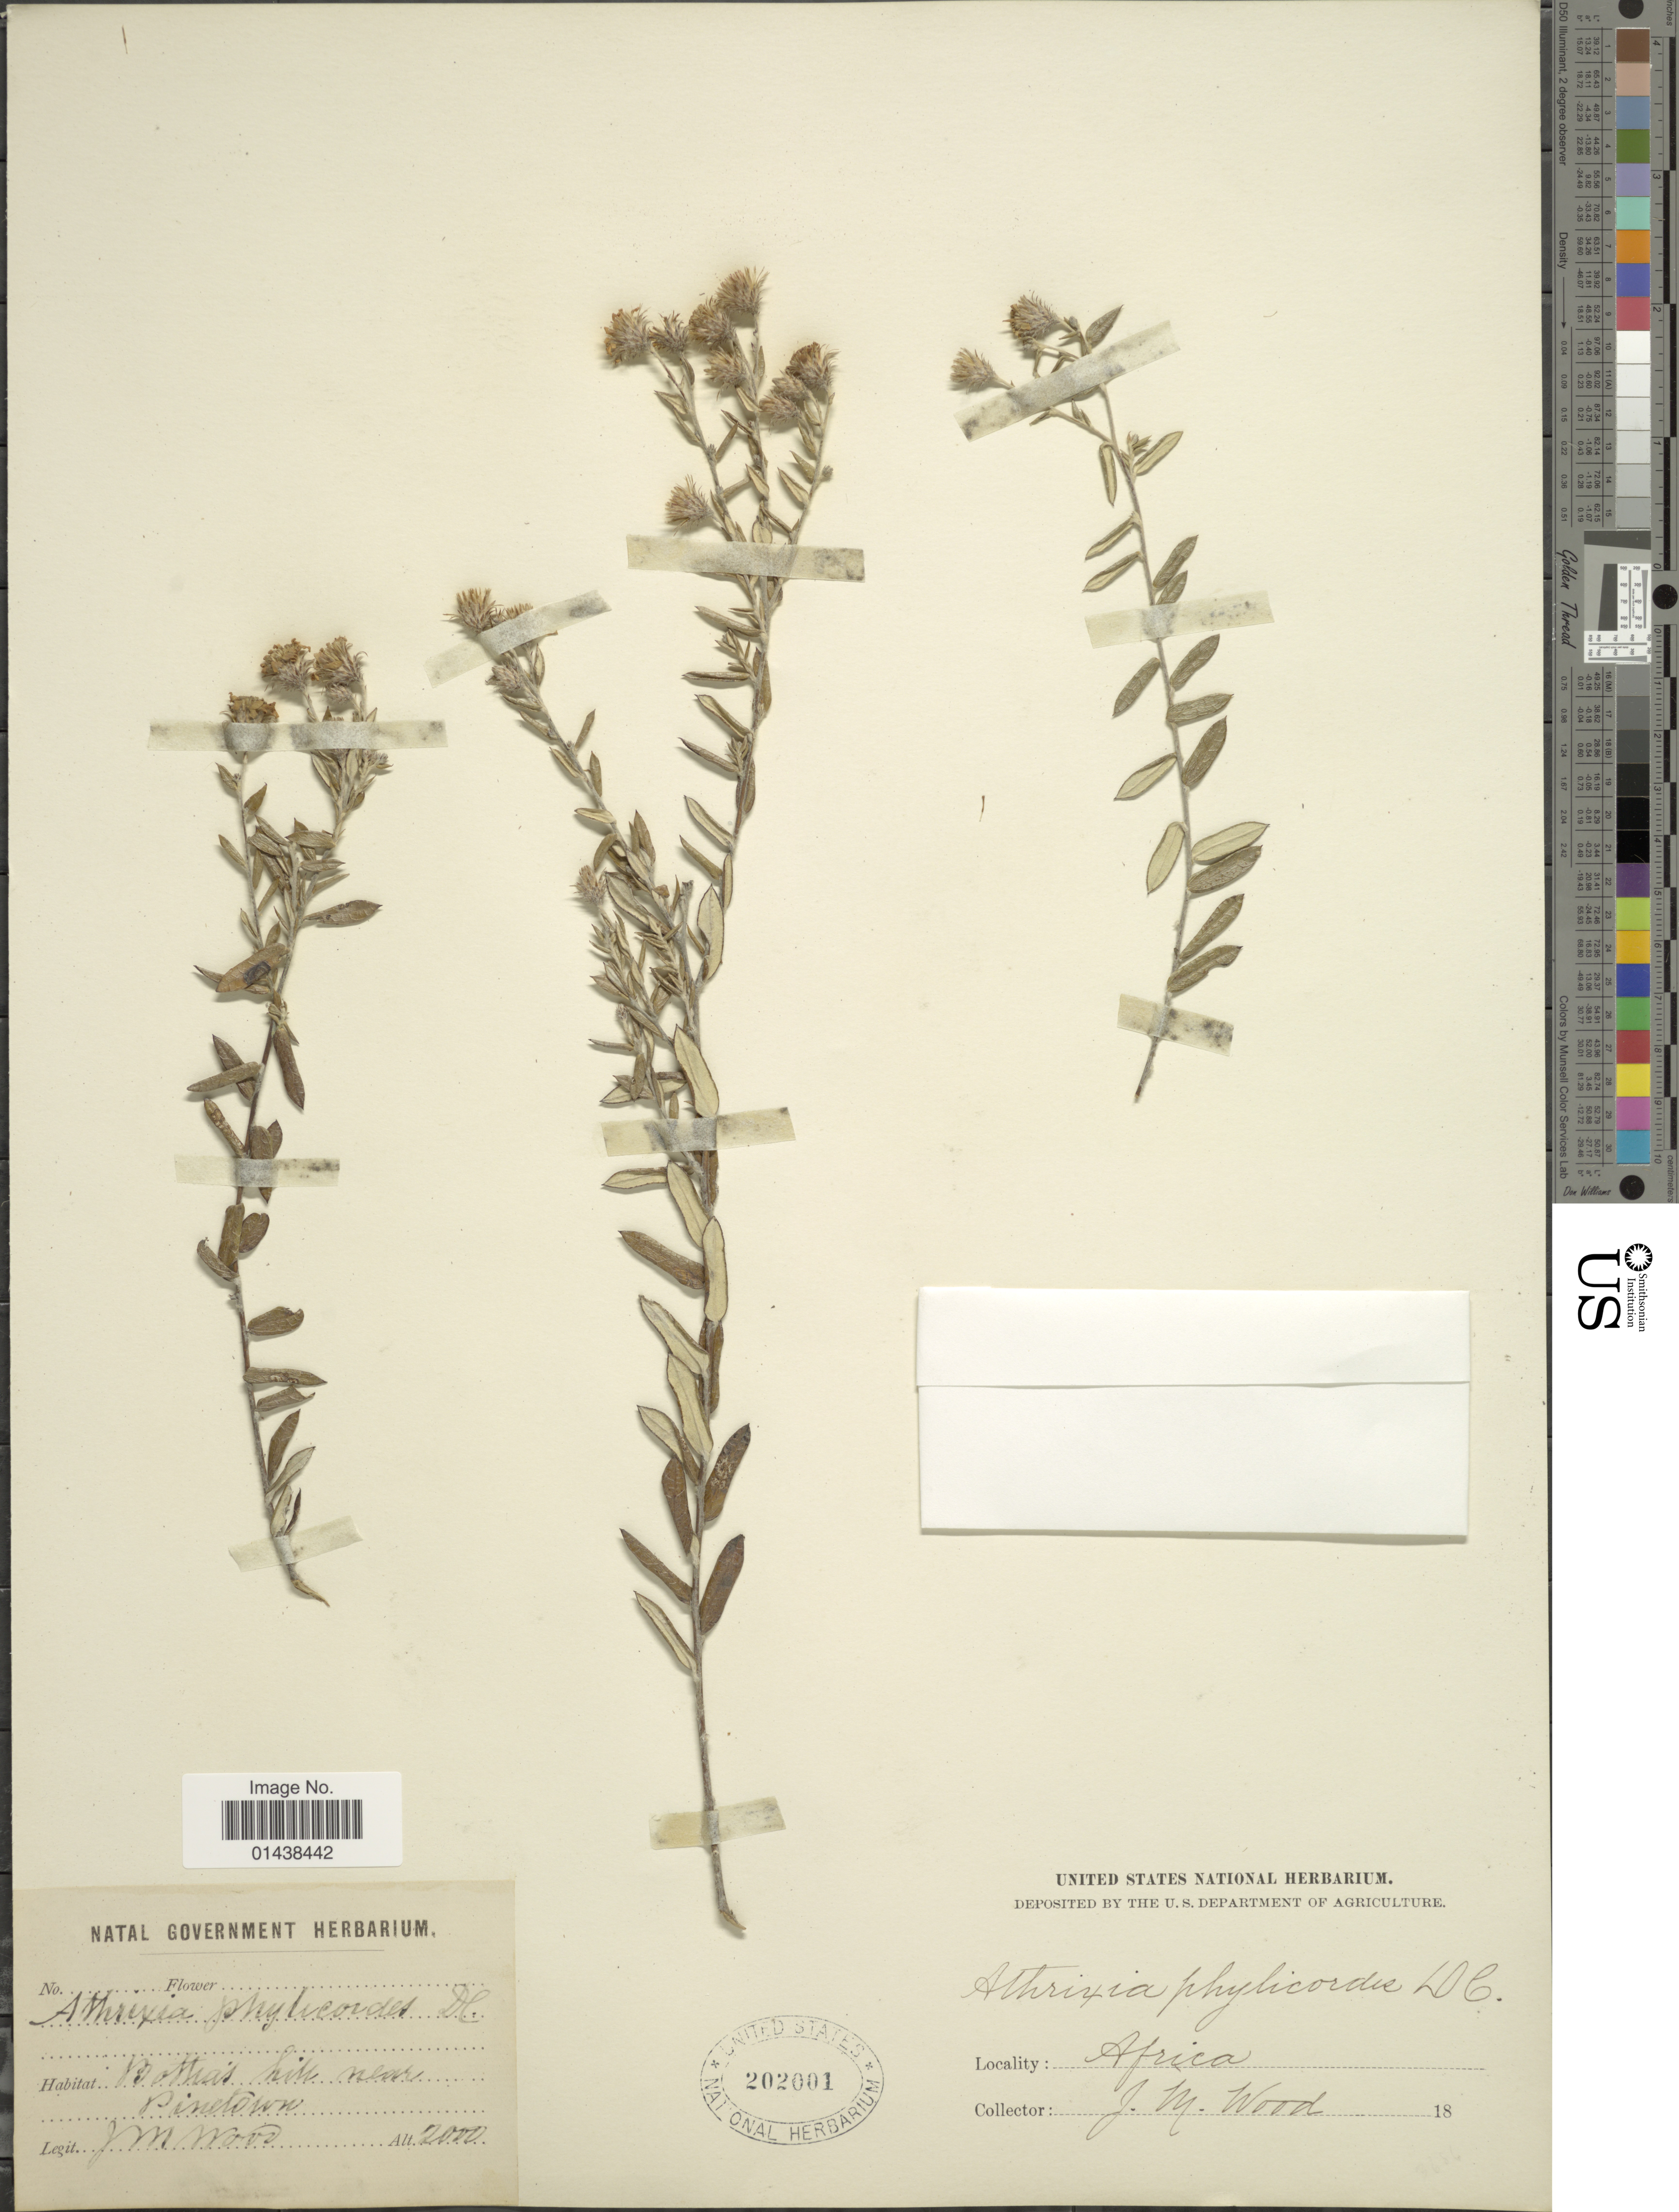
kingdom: Plantae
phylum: Tracheophyta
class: Magnoliopsida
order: Asterales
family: Asteraceae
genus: Athrixia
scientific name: Athrixia phylicoides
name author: DC.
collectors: J. M. Wood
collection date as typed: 18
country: South Africa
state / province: KwaZulu-Natal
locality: Africa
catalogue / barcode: US 202001